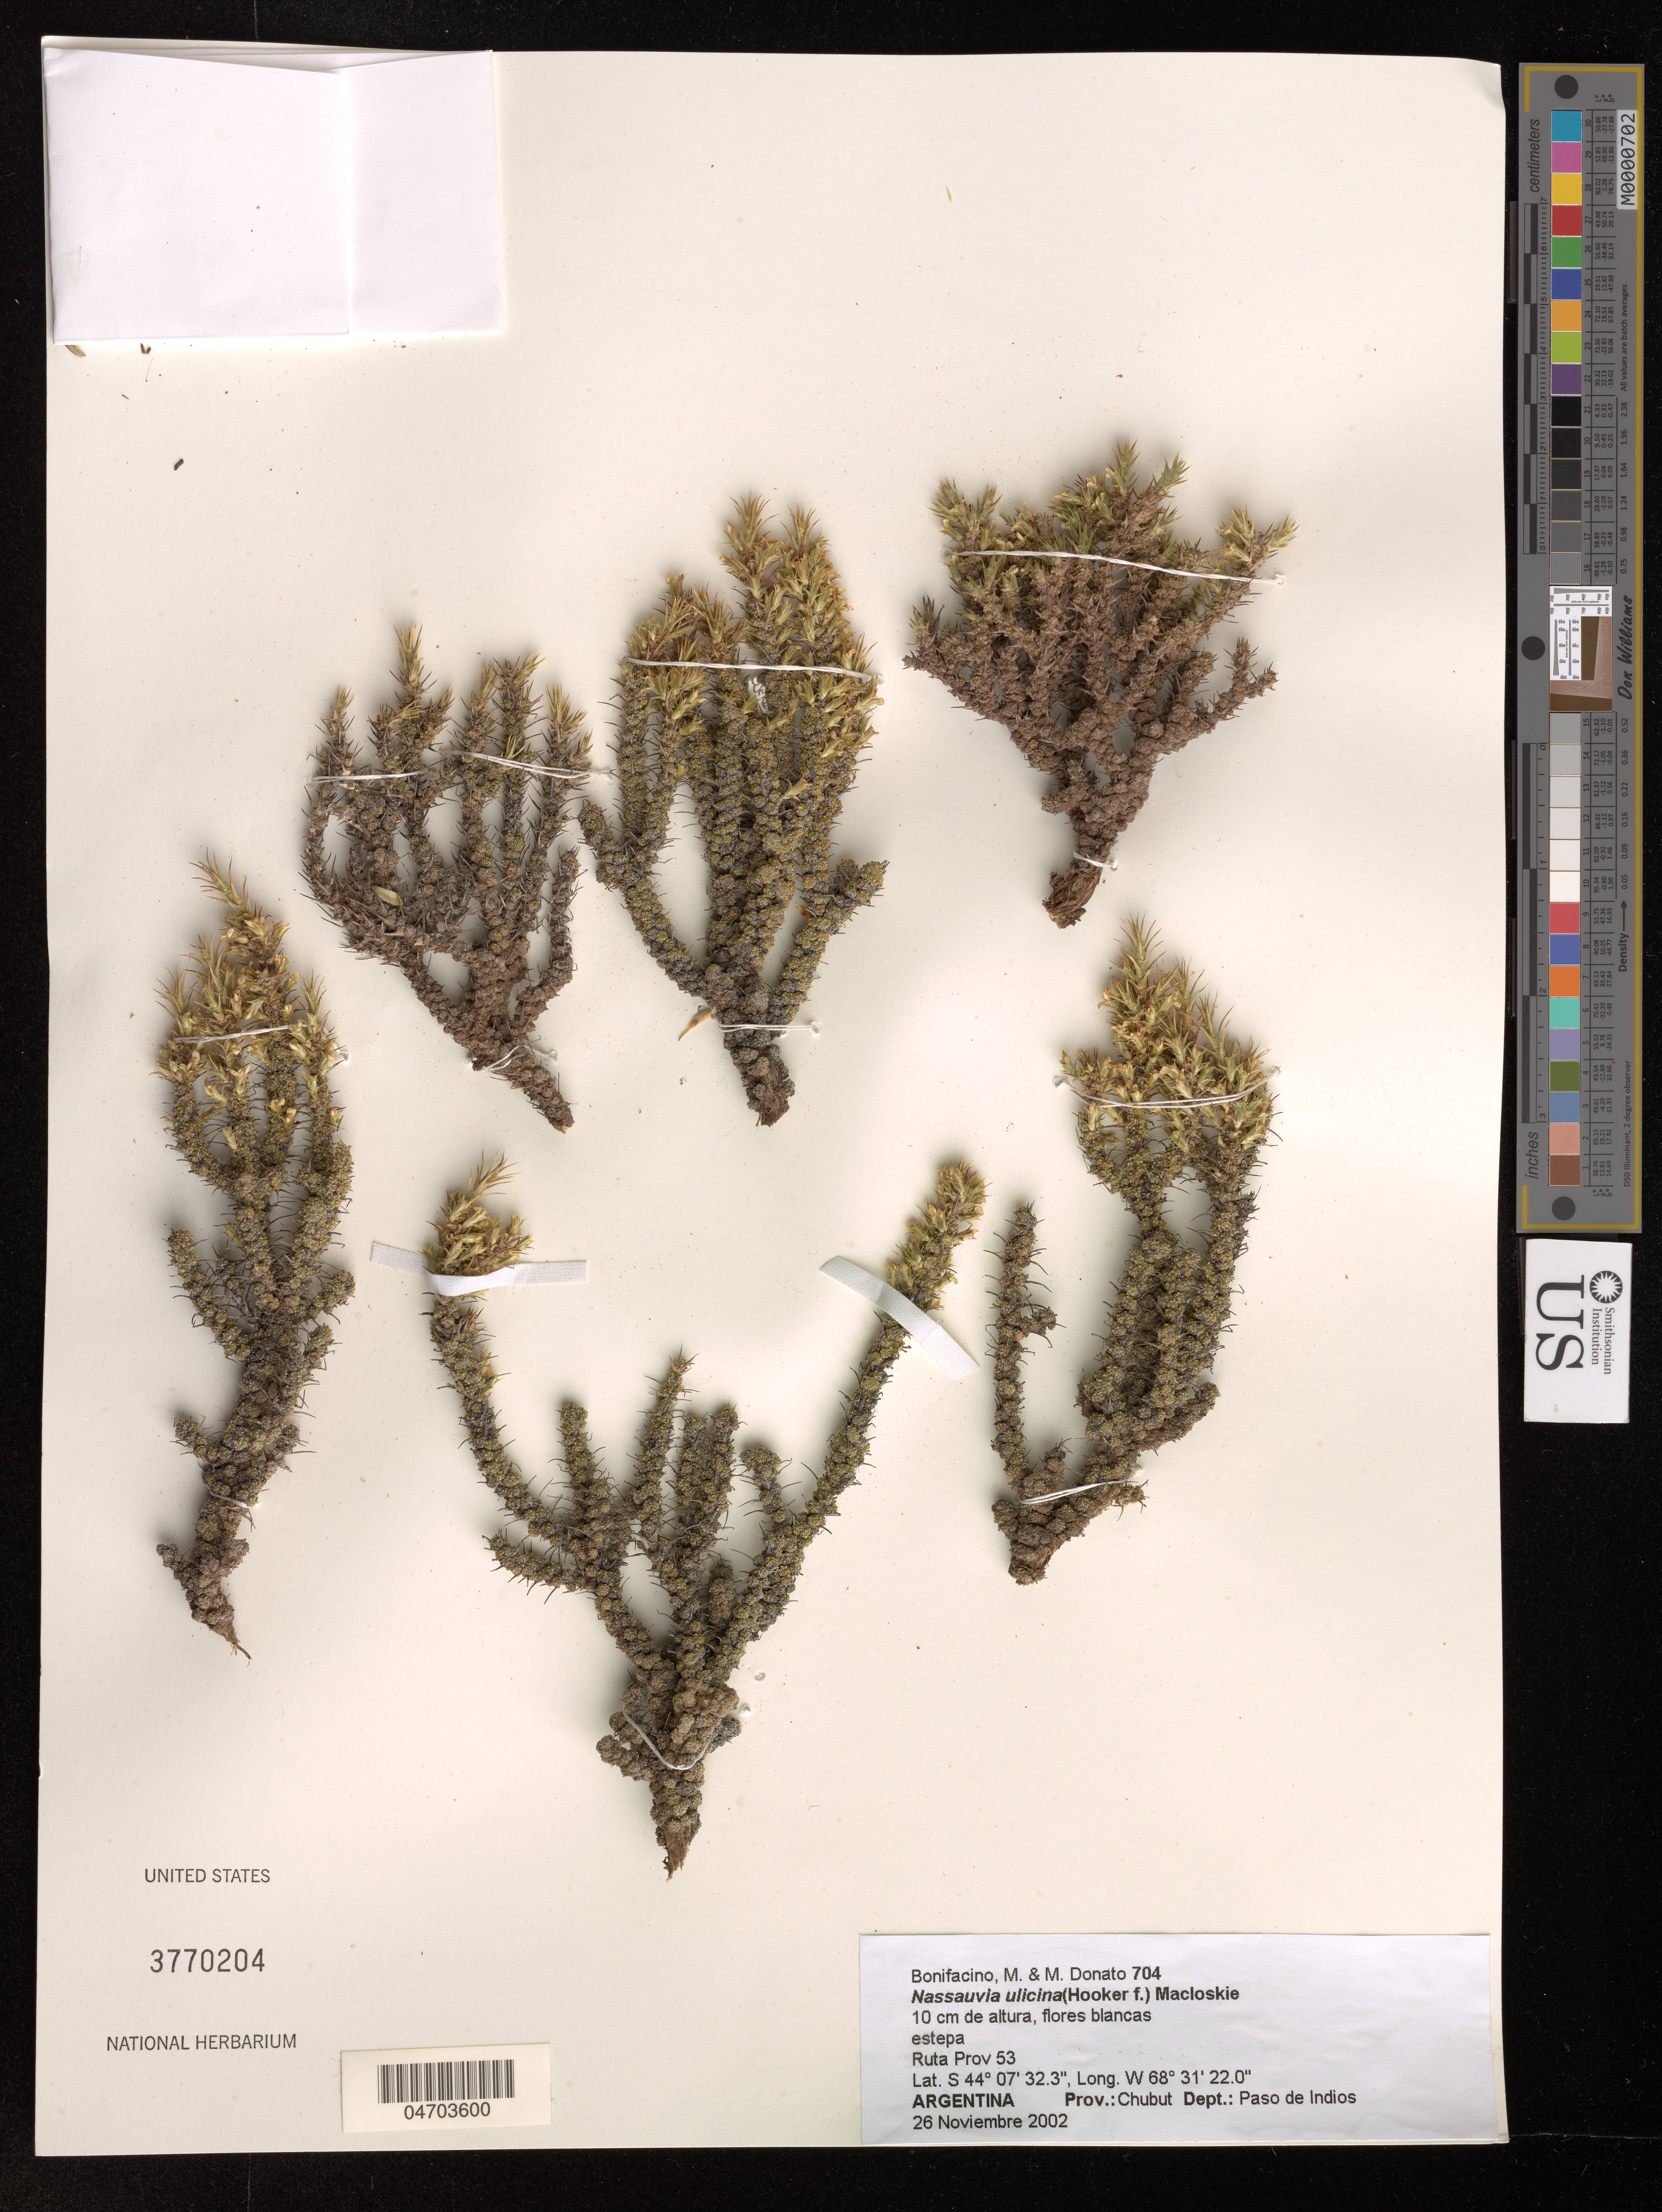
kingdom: Plantae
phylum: Tracheophyta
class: Magnoliopsida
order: Asterales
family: Asteraceae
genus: Nassauvia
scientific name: Nassauvia ulicina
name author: (Hook. f.) Macloskie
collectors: M. Bonifacino & M. Donato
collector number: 704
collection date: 2002-11-26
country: Argentina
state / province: Chubut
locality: Ruta Prov 53, Paso de Indios.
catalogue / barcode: US 3770204